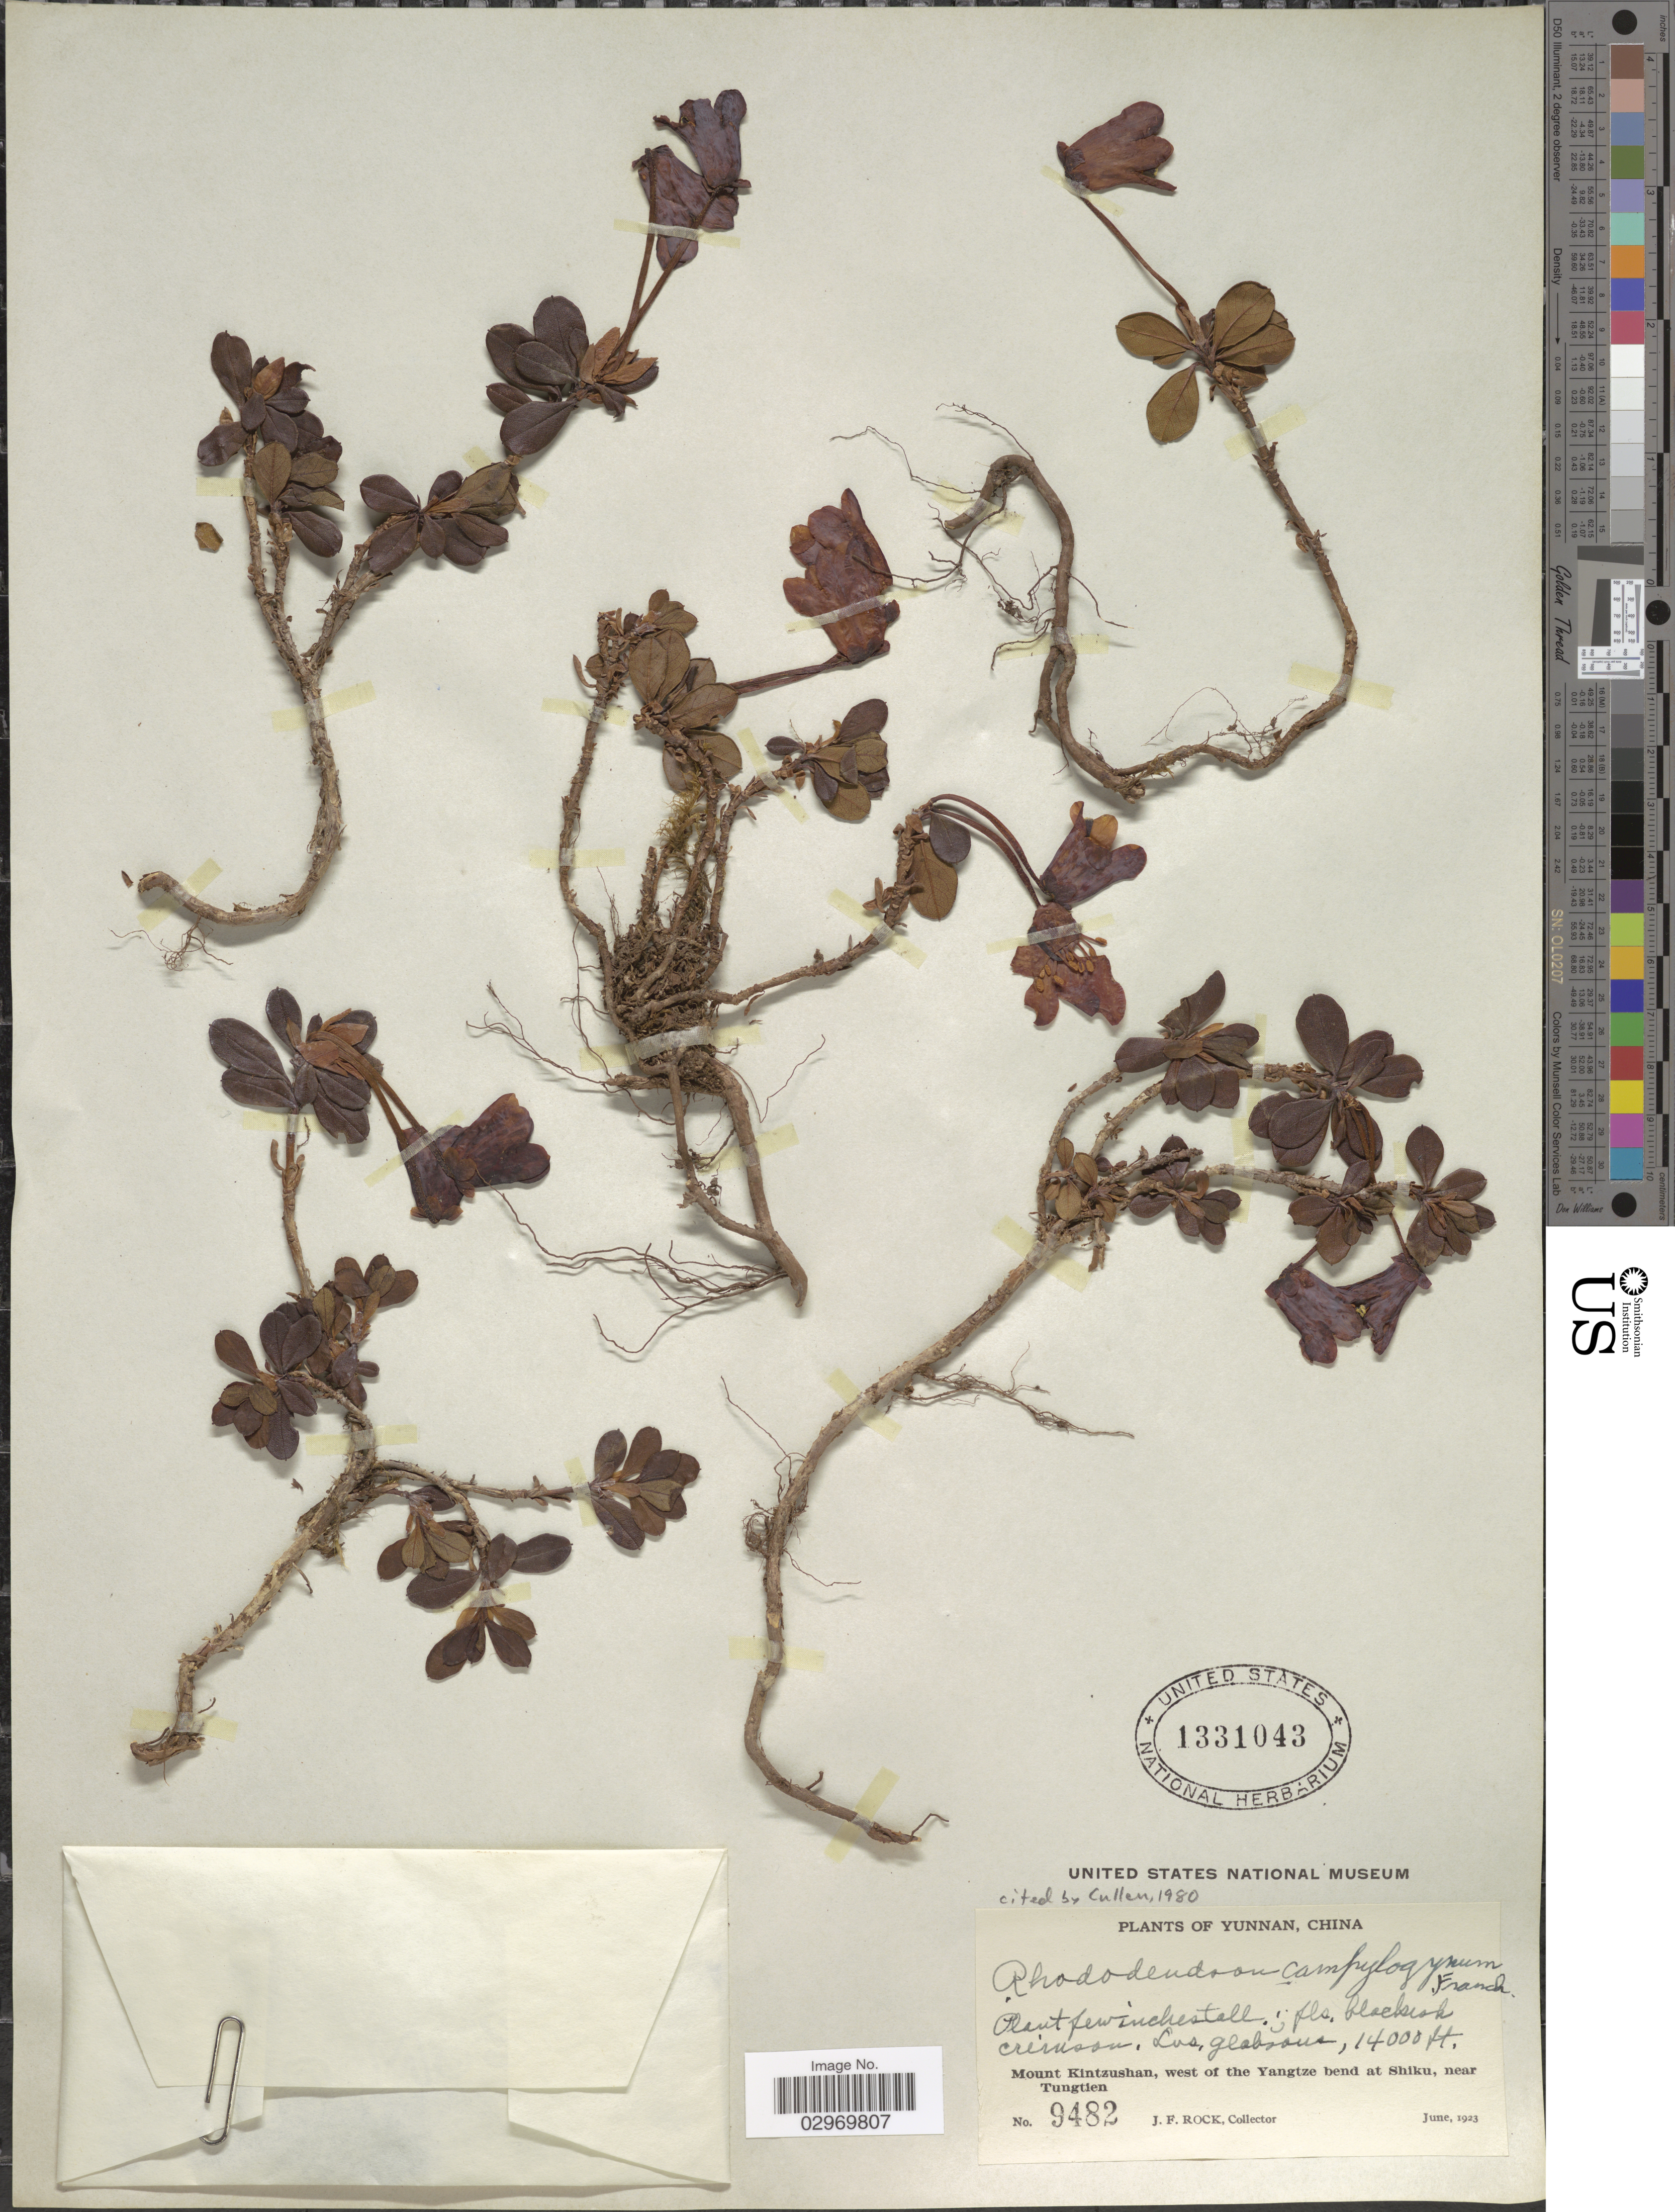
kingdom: Plantae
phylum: Tracheophyta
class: Magnoliopsida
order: Ericales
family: Ericaceae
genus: Rhododendron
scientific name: Rhododendron campylogynum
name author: Franch.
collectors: J. Rock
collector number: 9482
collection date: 1923-06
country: China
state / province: Yunnan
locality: Mount Kintzushan, west of the Yangtze bend at Shiku, near Tungtien.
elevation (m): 4267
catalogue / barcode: US 1331043